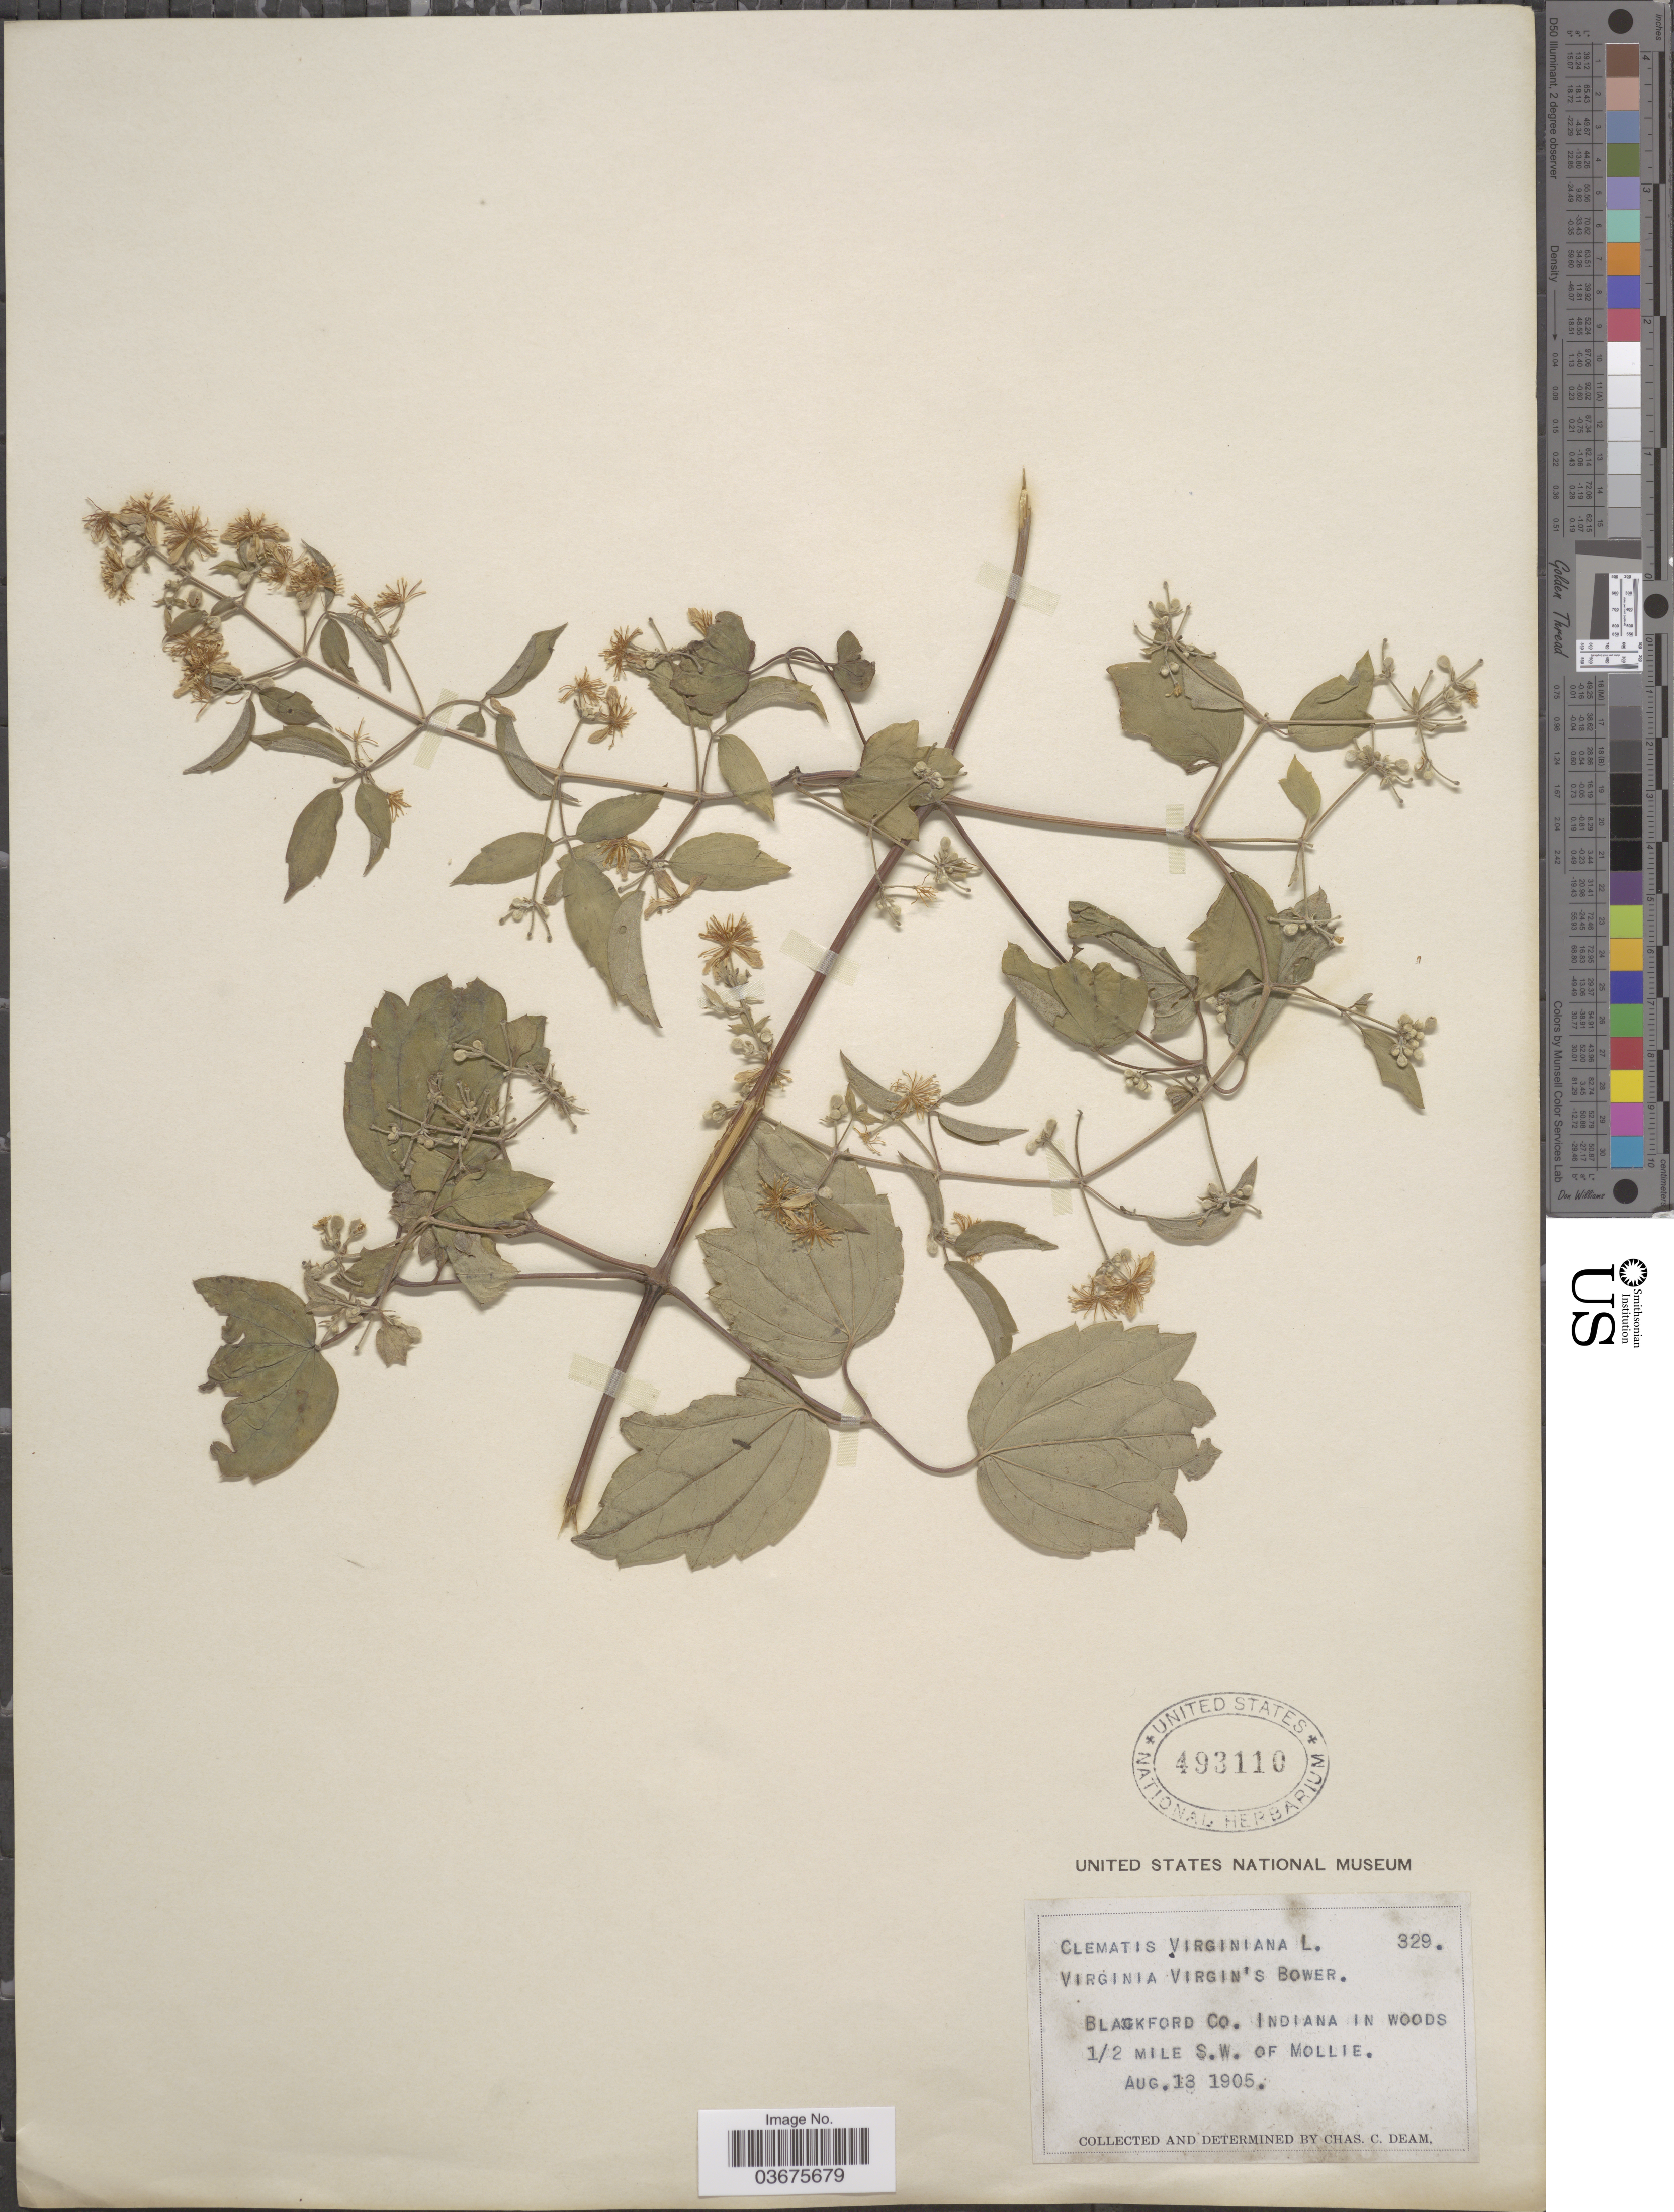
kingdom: Plantae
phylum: Tracheophyta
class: Magnoliopsida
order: Ranunculales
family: Ranunculaceae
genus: Clematis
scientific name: Clematis virginiana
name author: L.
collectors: C. Deam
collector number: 329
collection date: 1905-08-13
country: United States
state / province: Indiana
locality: Blackford Co. Indiana in woods 1/2 mile S.W. of Mollie.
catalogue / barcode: US 493110